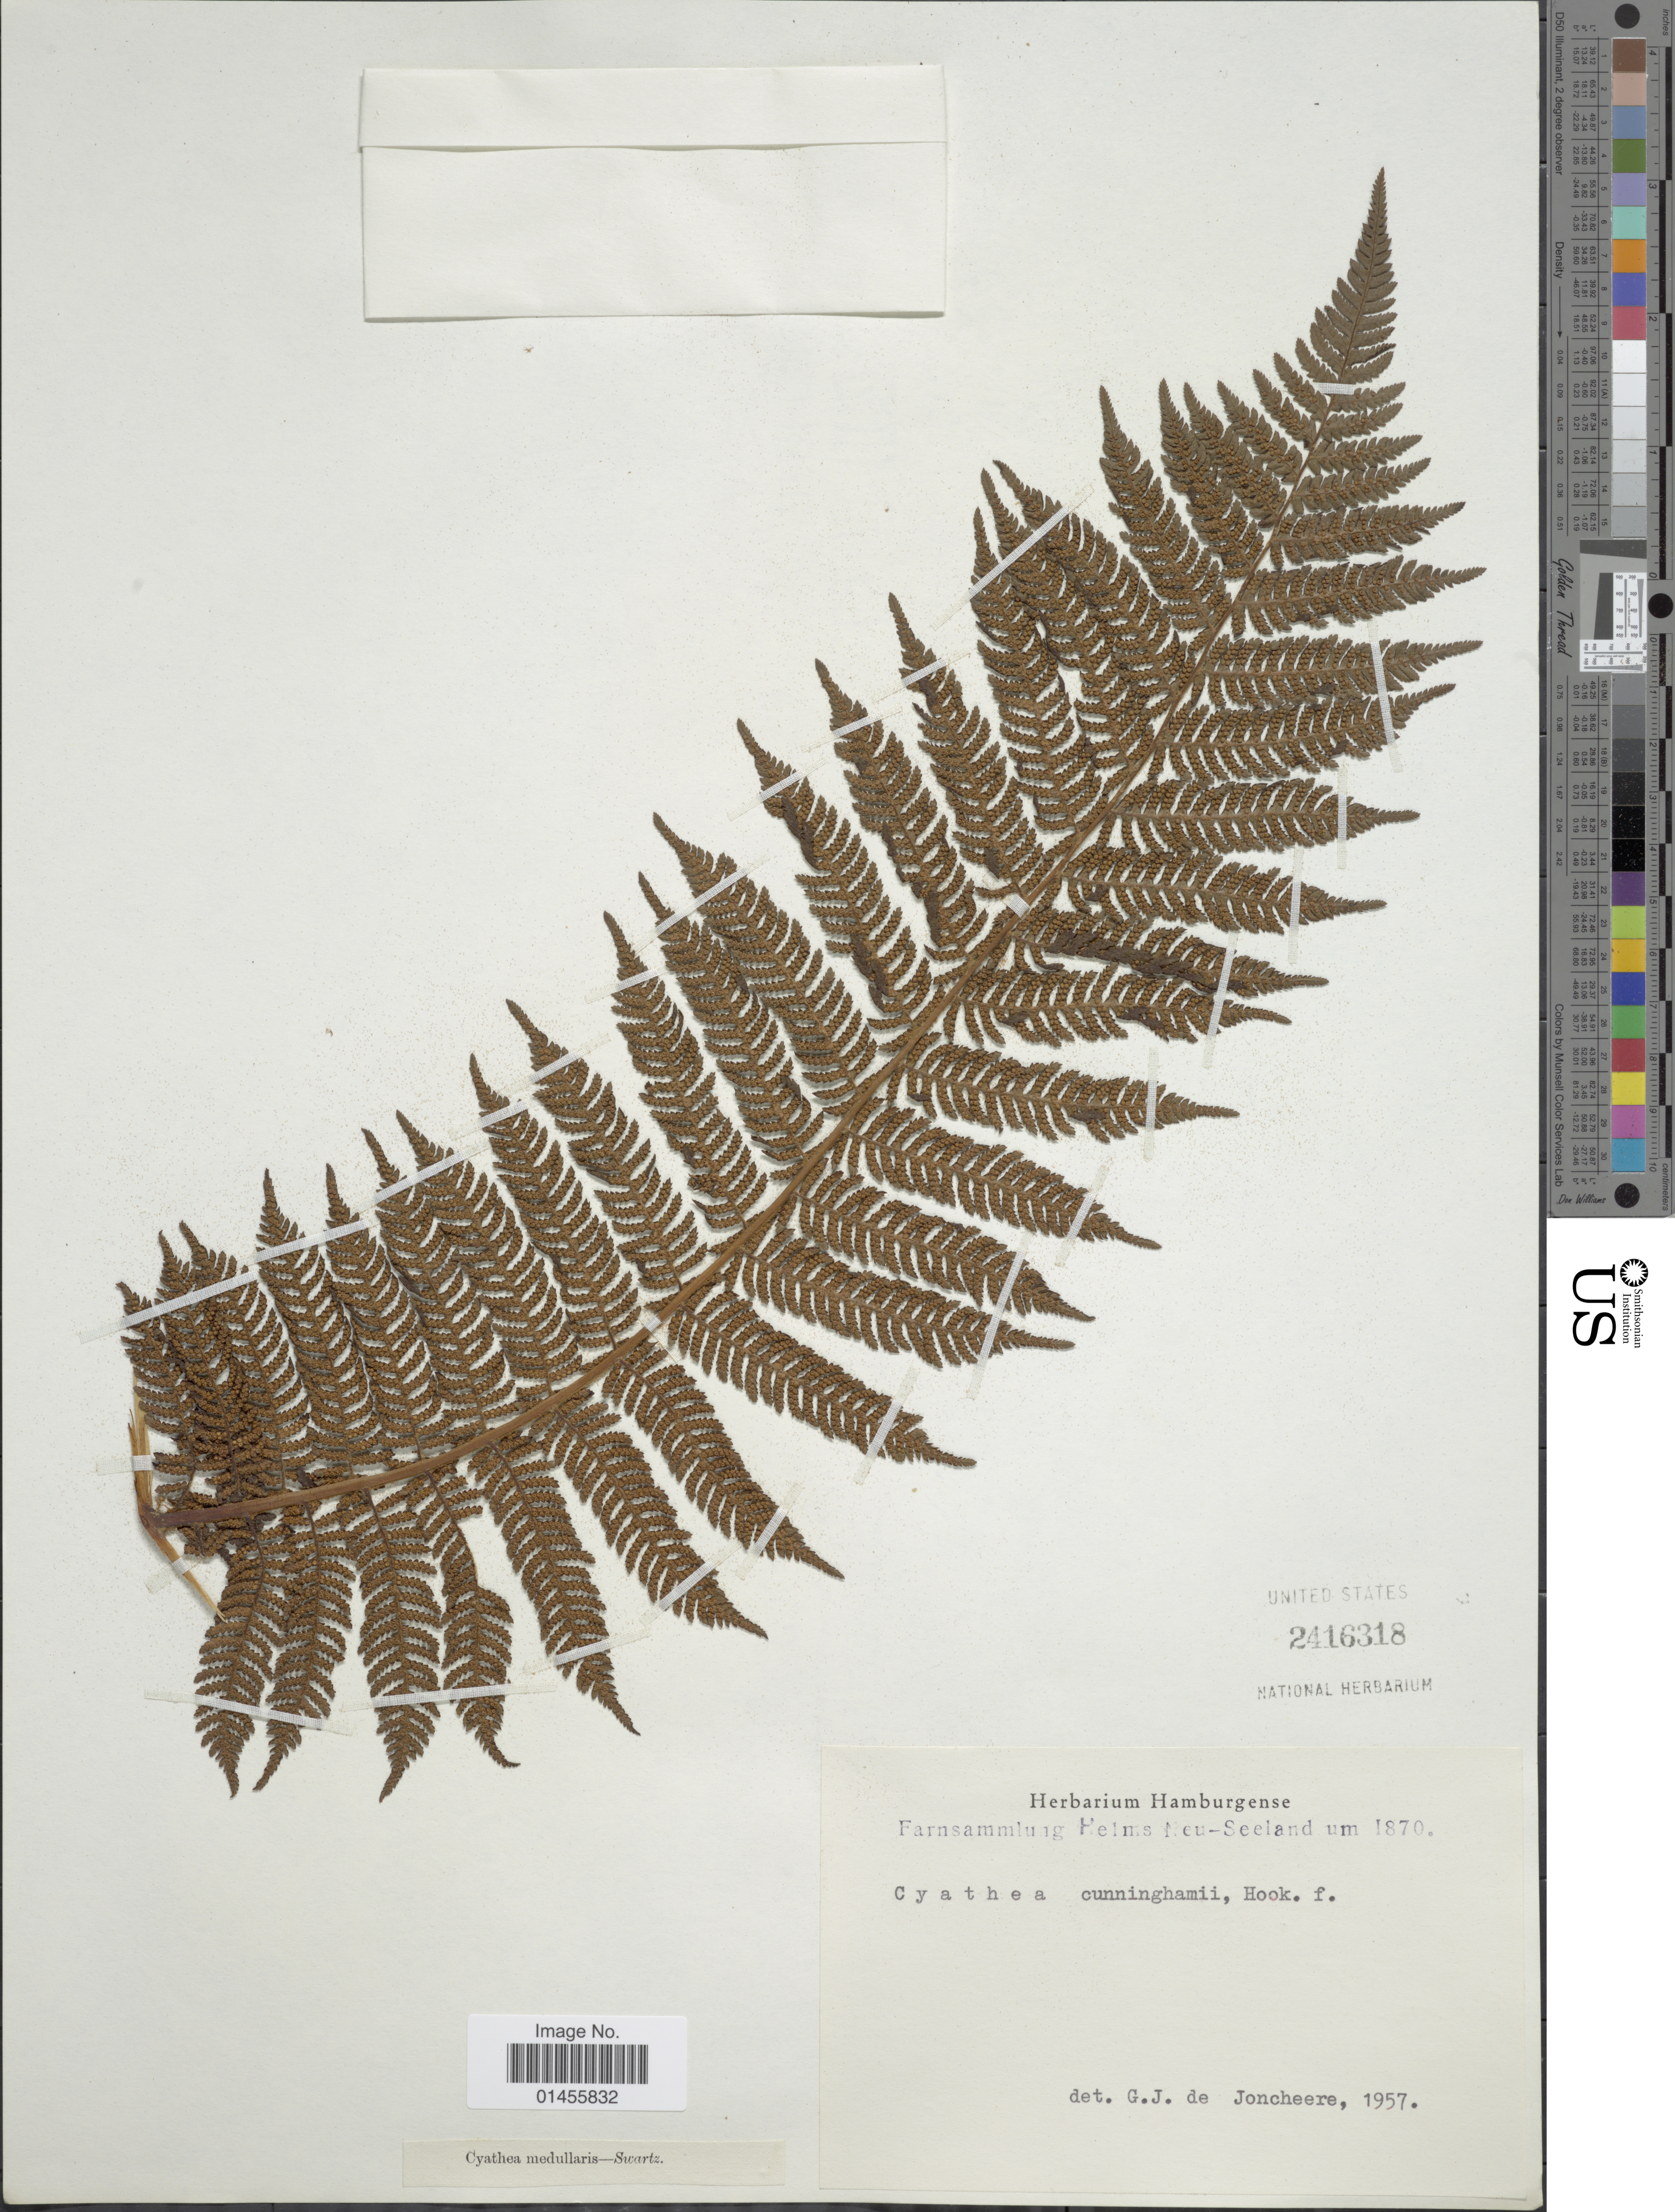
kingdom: Plantae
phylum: Tracheophyta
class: Polypodiopsida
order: Cyatheales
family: Cyatheaceae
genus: Alsophila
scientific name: Alsophila cunninghamii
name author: (Hook. f.) R.M. Tryon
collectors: F. Helms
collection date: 1870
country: New Zealand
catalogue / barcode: US 2416318